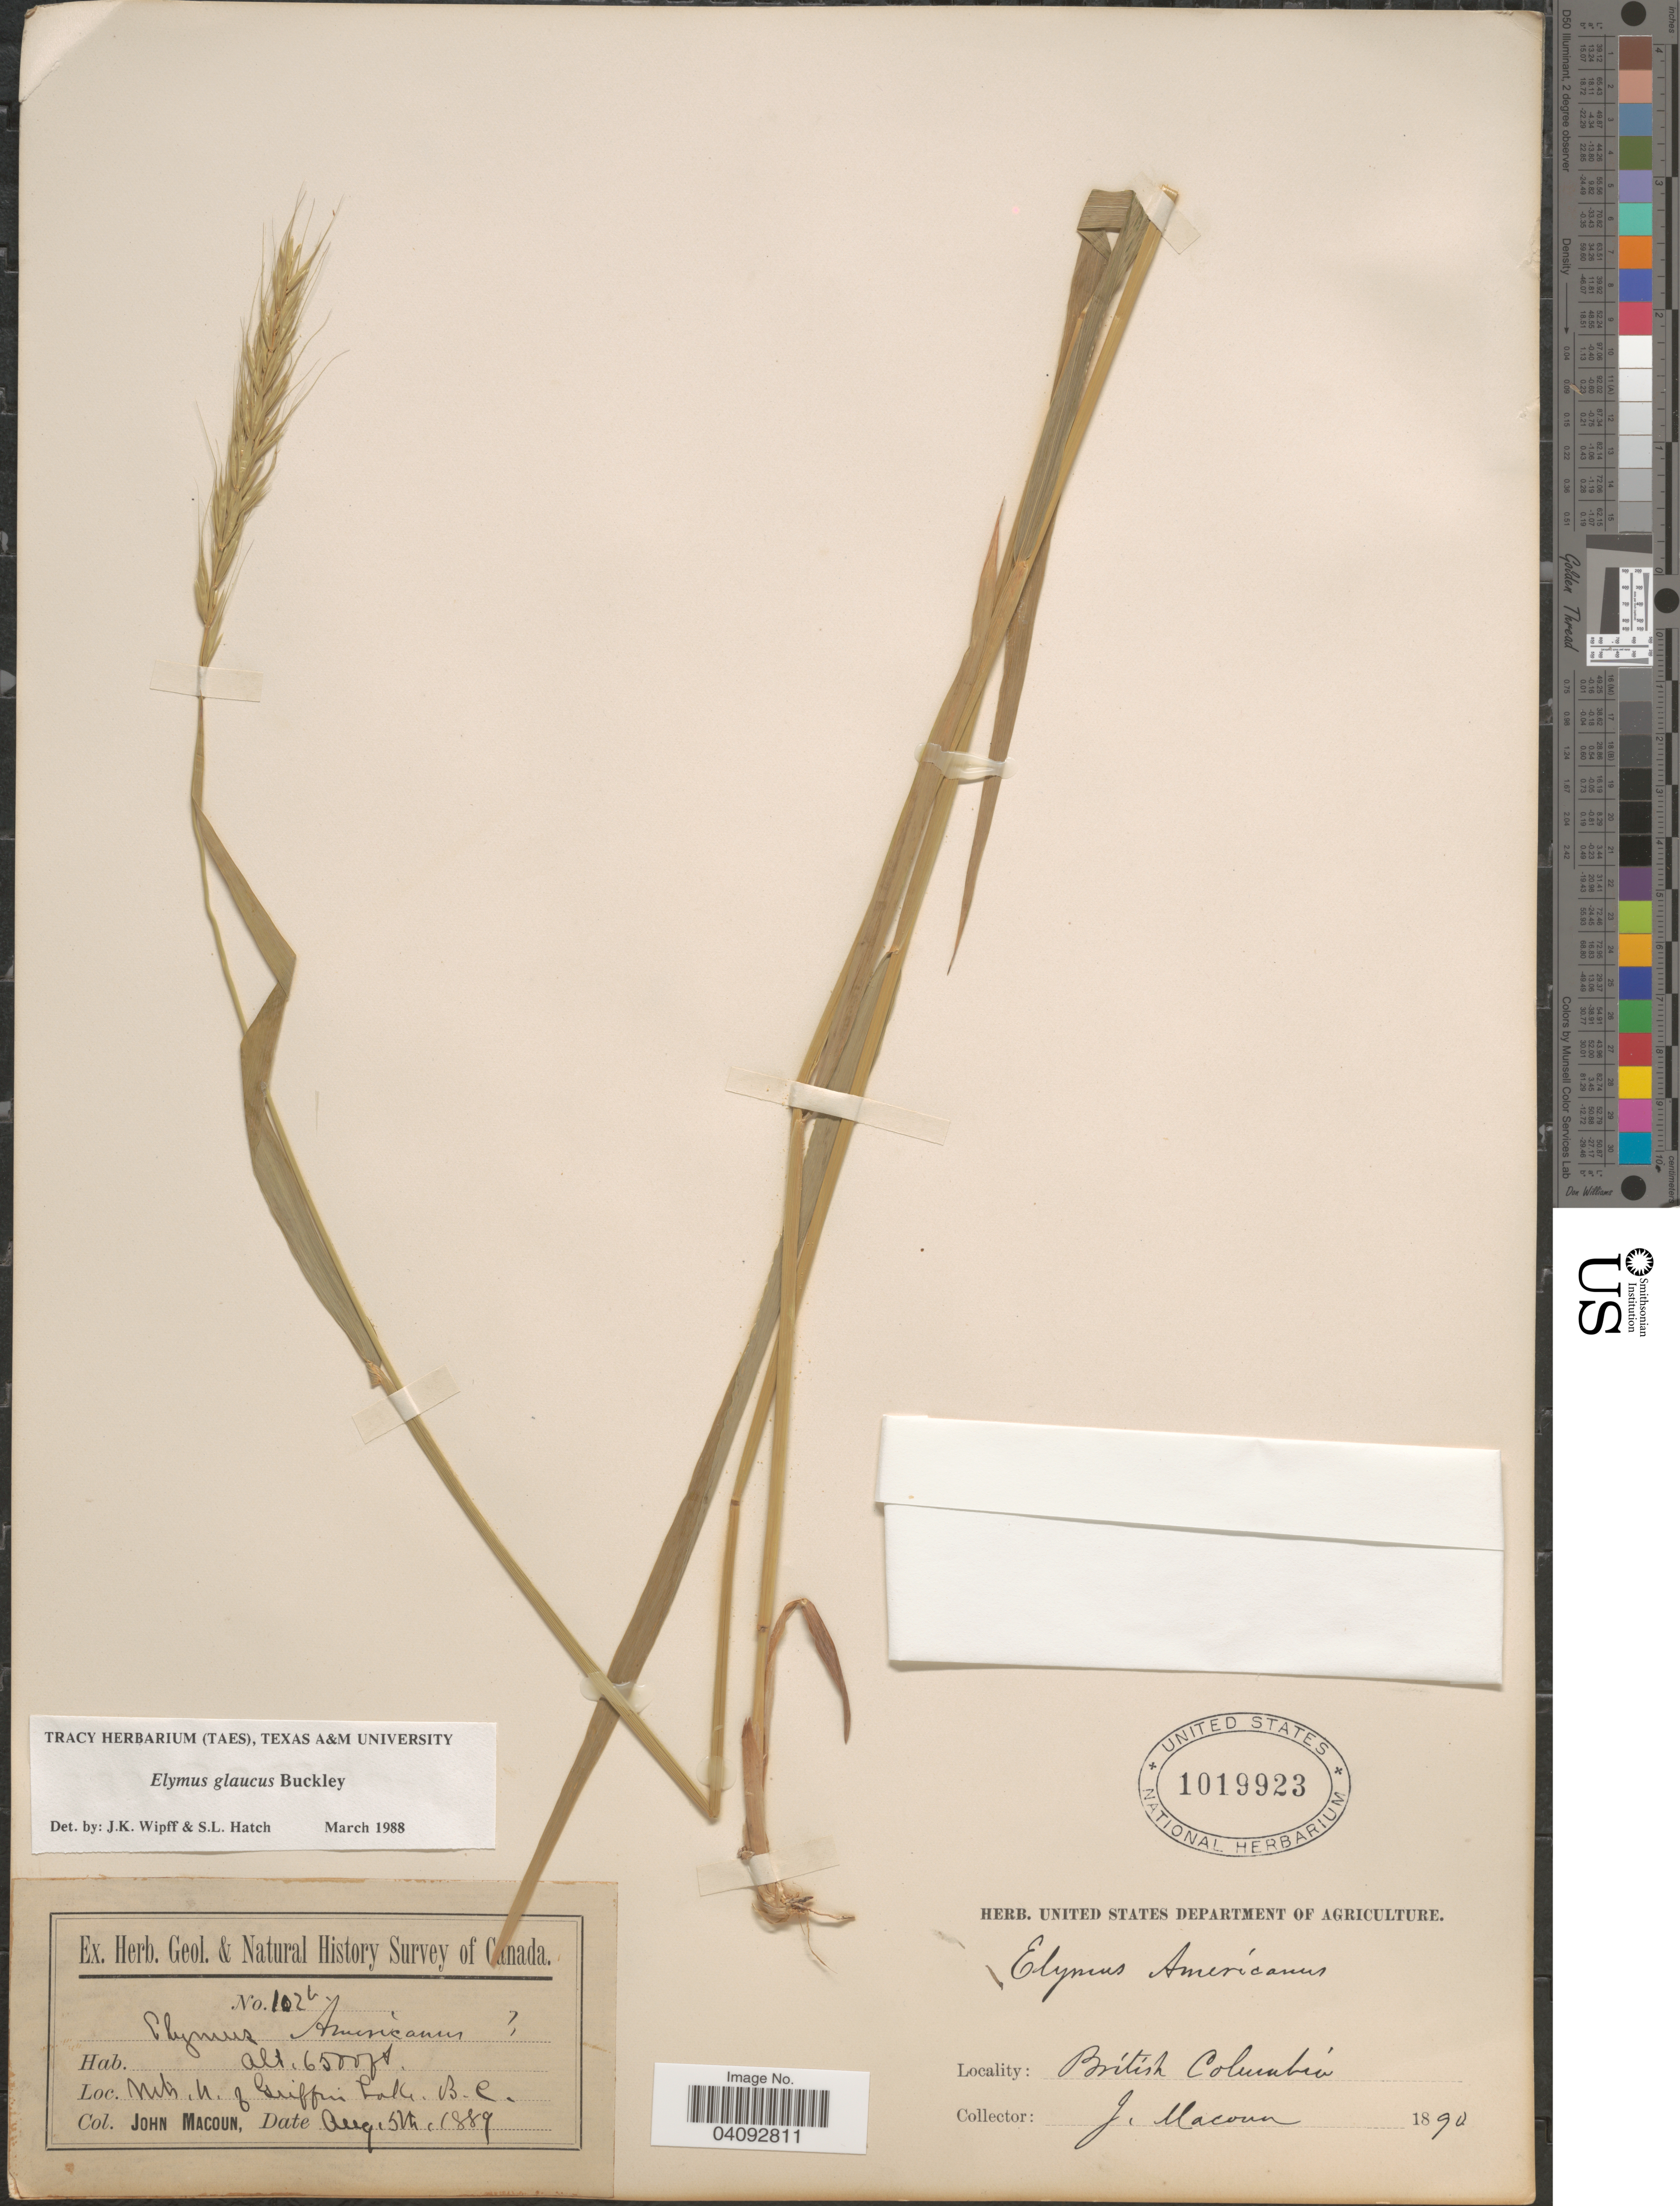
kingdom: Plantae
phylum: Tracheophyta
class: Liliopsida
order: Poales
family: Poaceae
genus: Elymus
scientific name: Elymus glaucus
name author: Buckley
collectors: J. Macoun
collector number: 102b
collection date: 1889-08-05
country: Canada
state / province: British Columbia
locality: Geol. & Natural History Survey of Canada. Mts. N. of Griffin Lake.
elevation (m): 1981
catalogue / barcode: US 1019923